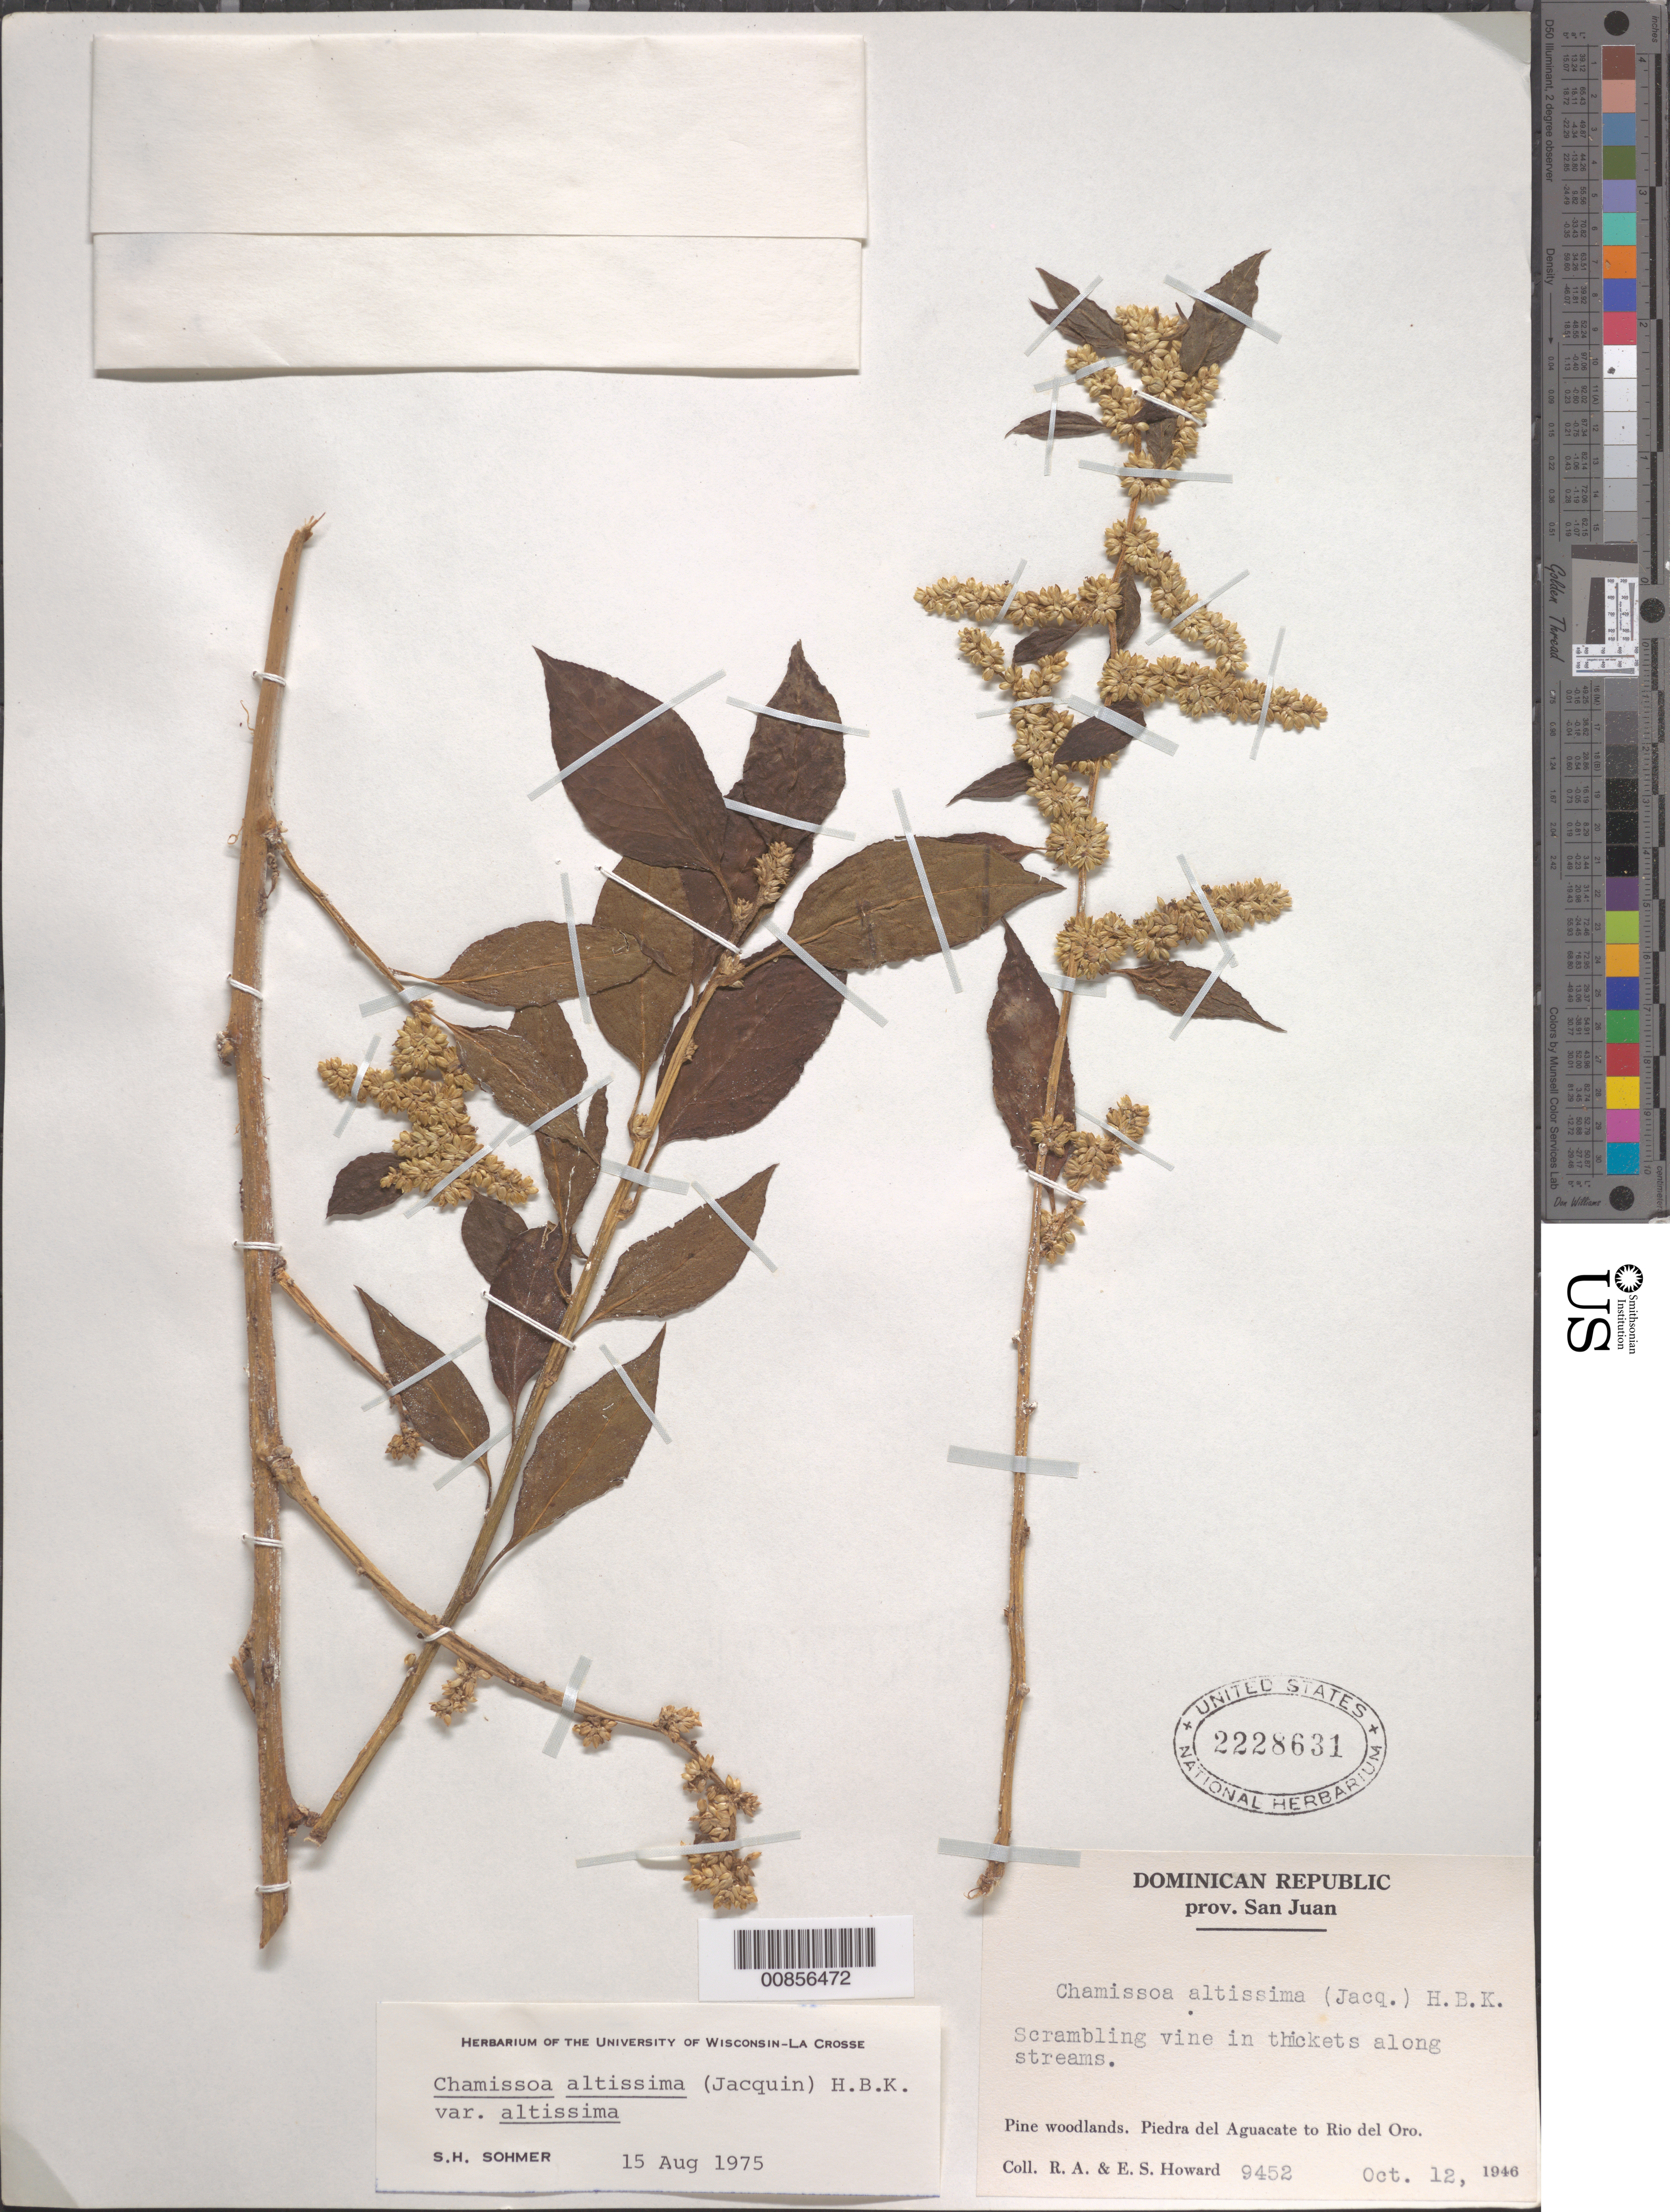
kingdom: Plantae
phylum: Tracheophyta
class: Magnoliopsida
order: Caryophyllales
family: Amaranthaceae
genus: Chamissoa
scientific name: Chamissoa altissima var. altissima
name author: (Jacq.) Kunth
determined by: Sohmer, S. H.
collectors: R. A. Howard & E. S. Howard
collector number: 9452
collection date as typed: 12 Oct 1946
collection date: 1946-10-12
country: Dominican Republic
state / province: San Juan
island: Hispaniola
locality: Piedra del Aguacate to Río del Oro.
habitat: In thickets along streams. Pine woodlands.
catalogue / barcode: US 2228631